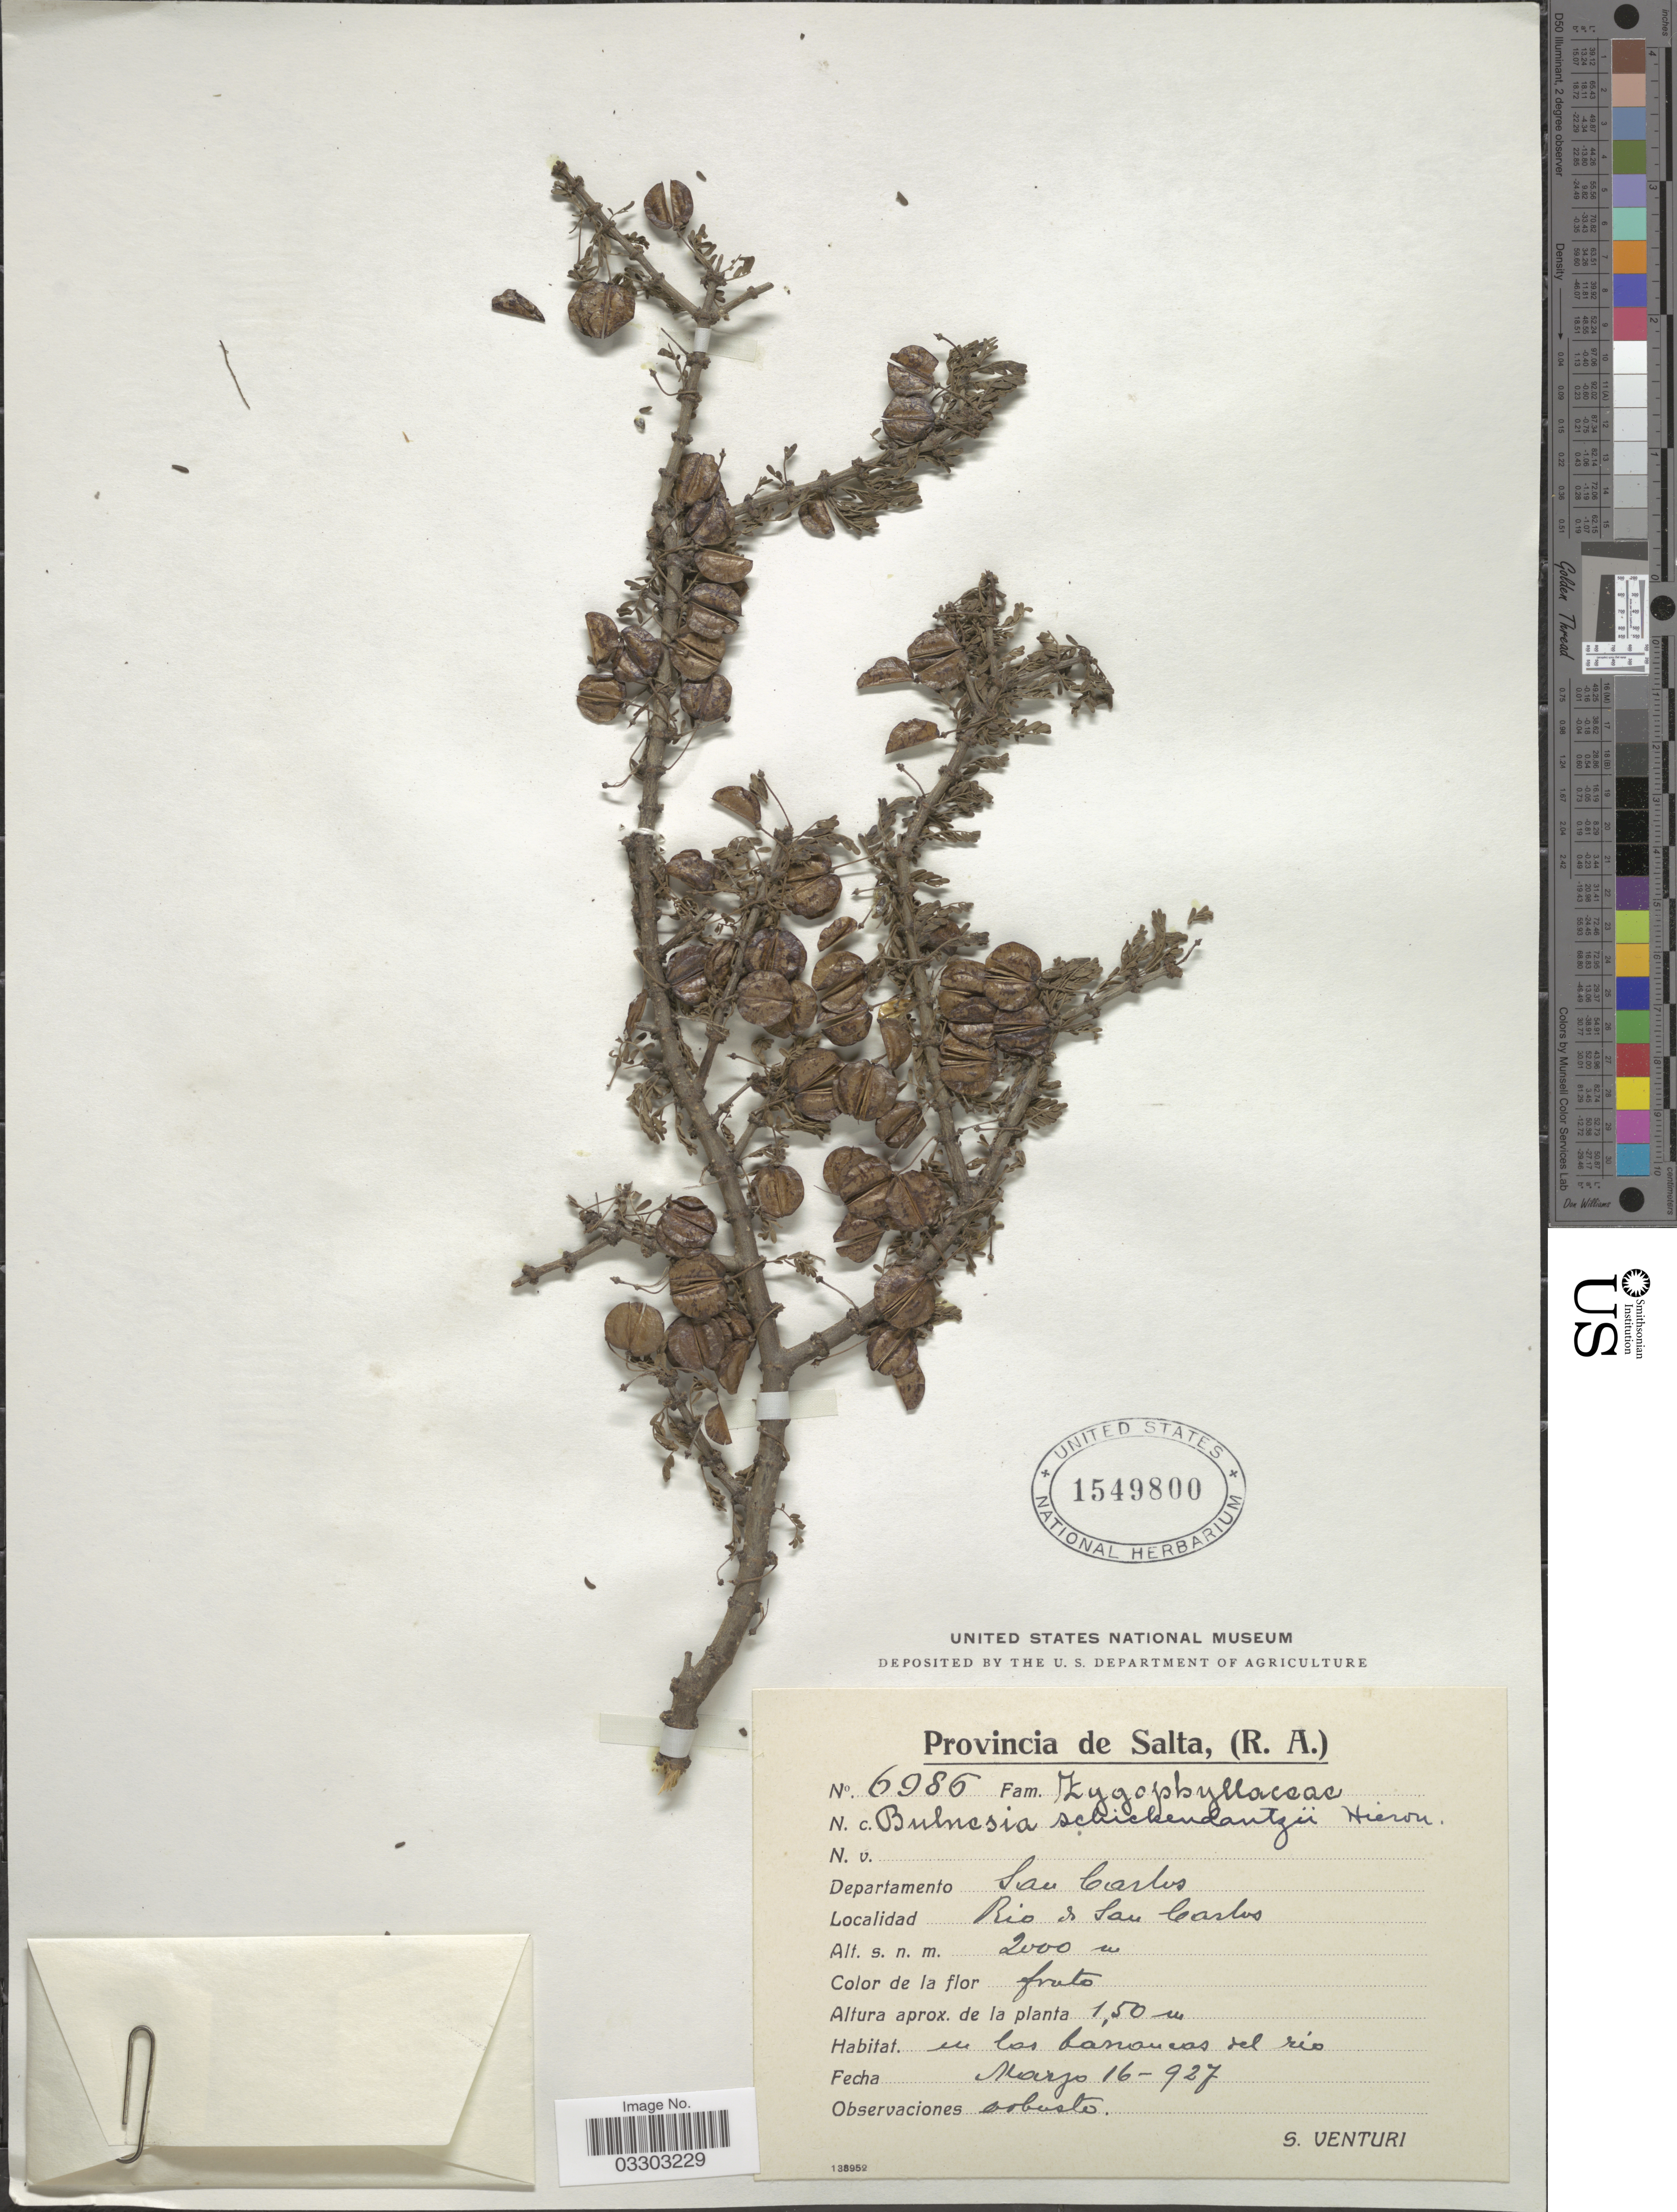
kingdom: Plantae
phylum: Tracheophyta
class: Magnoliopsida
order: Zygophyllales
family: Zygophyllaceae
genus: Bulnesia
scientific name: Bulnesia schichendanzii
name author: Hieron. ex Griseb.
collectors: S. Venturi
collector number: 6986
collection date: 1927-03-16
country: Argentina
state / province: Salta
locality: Departamento San Carlos. Rio de San Carlos.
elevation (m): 2000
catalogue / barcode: US 1549800